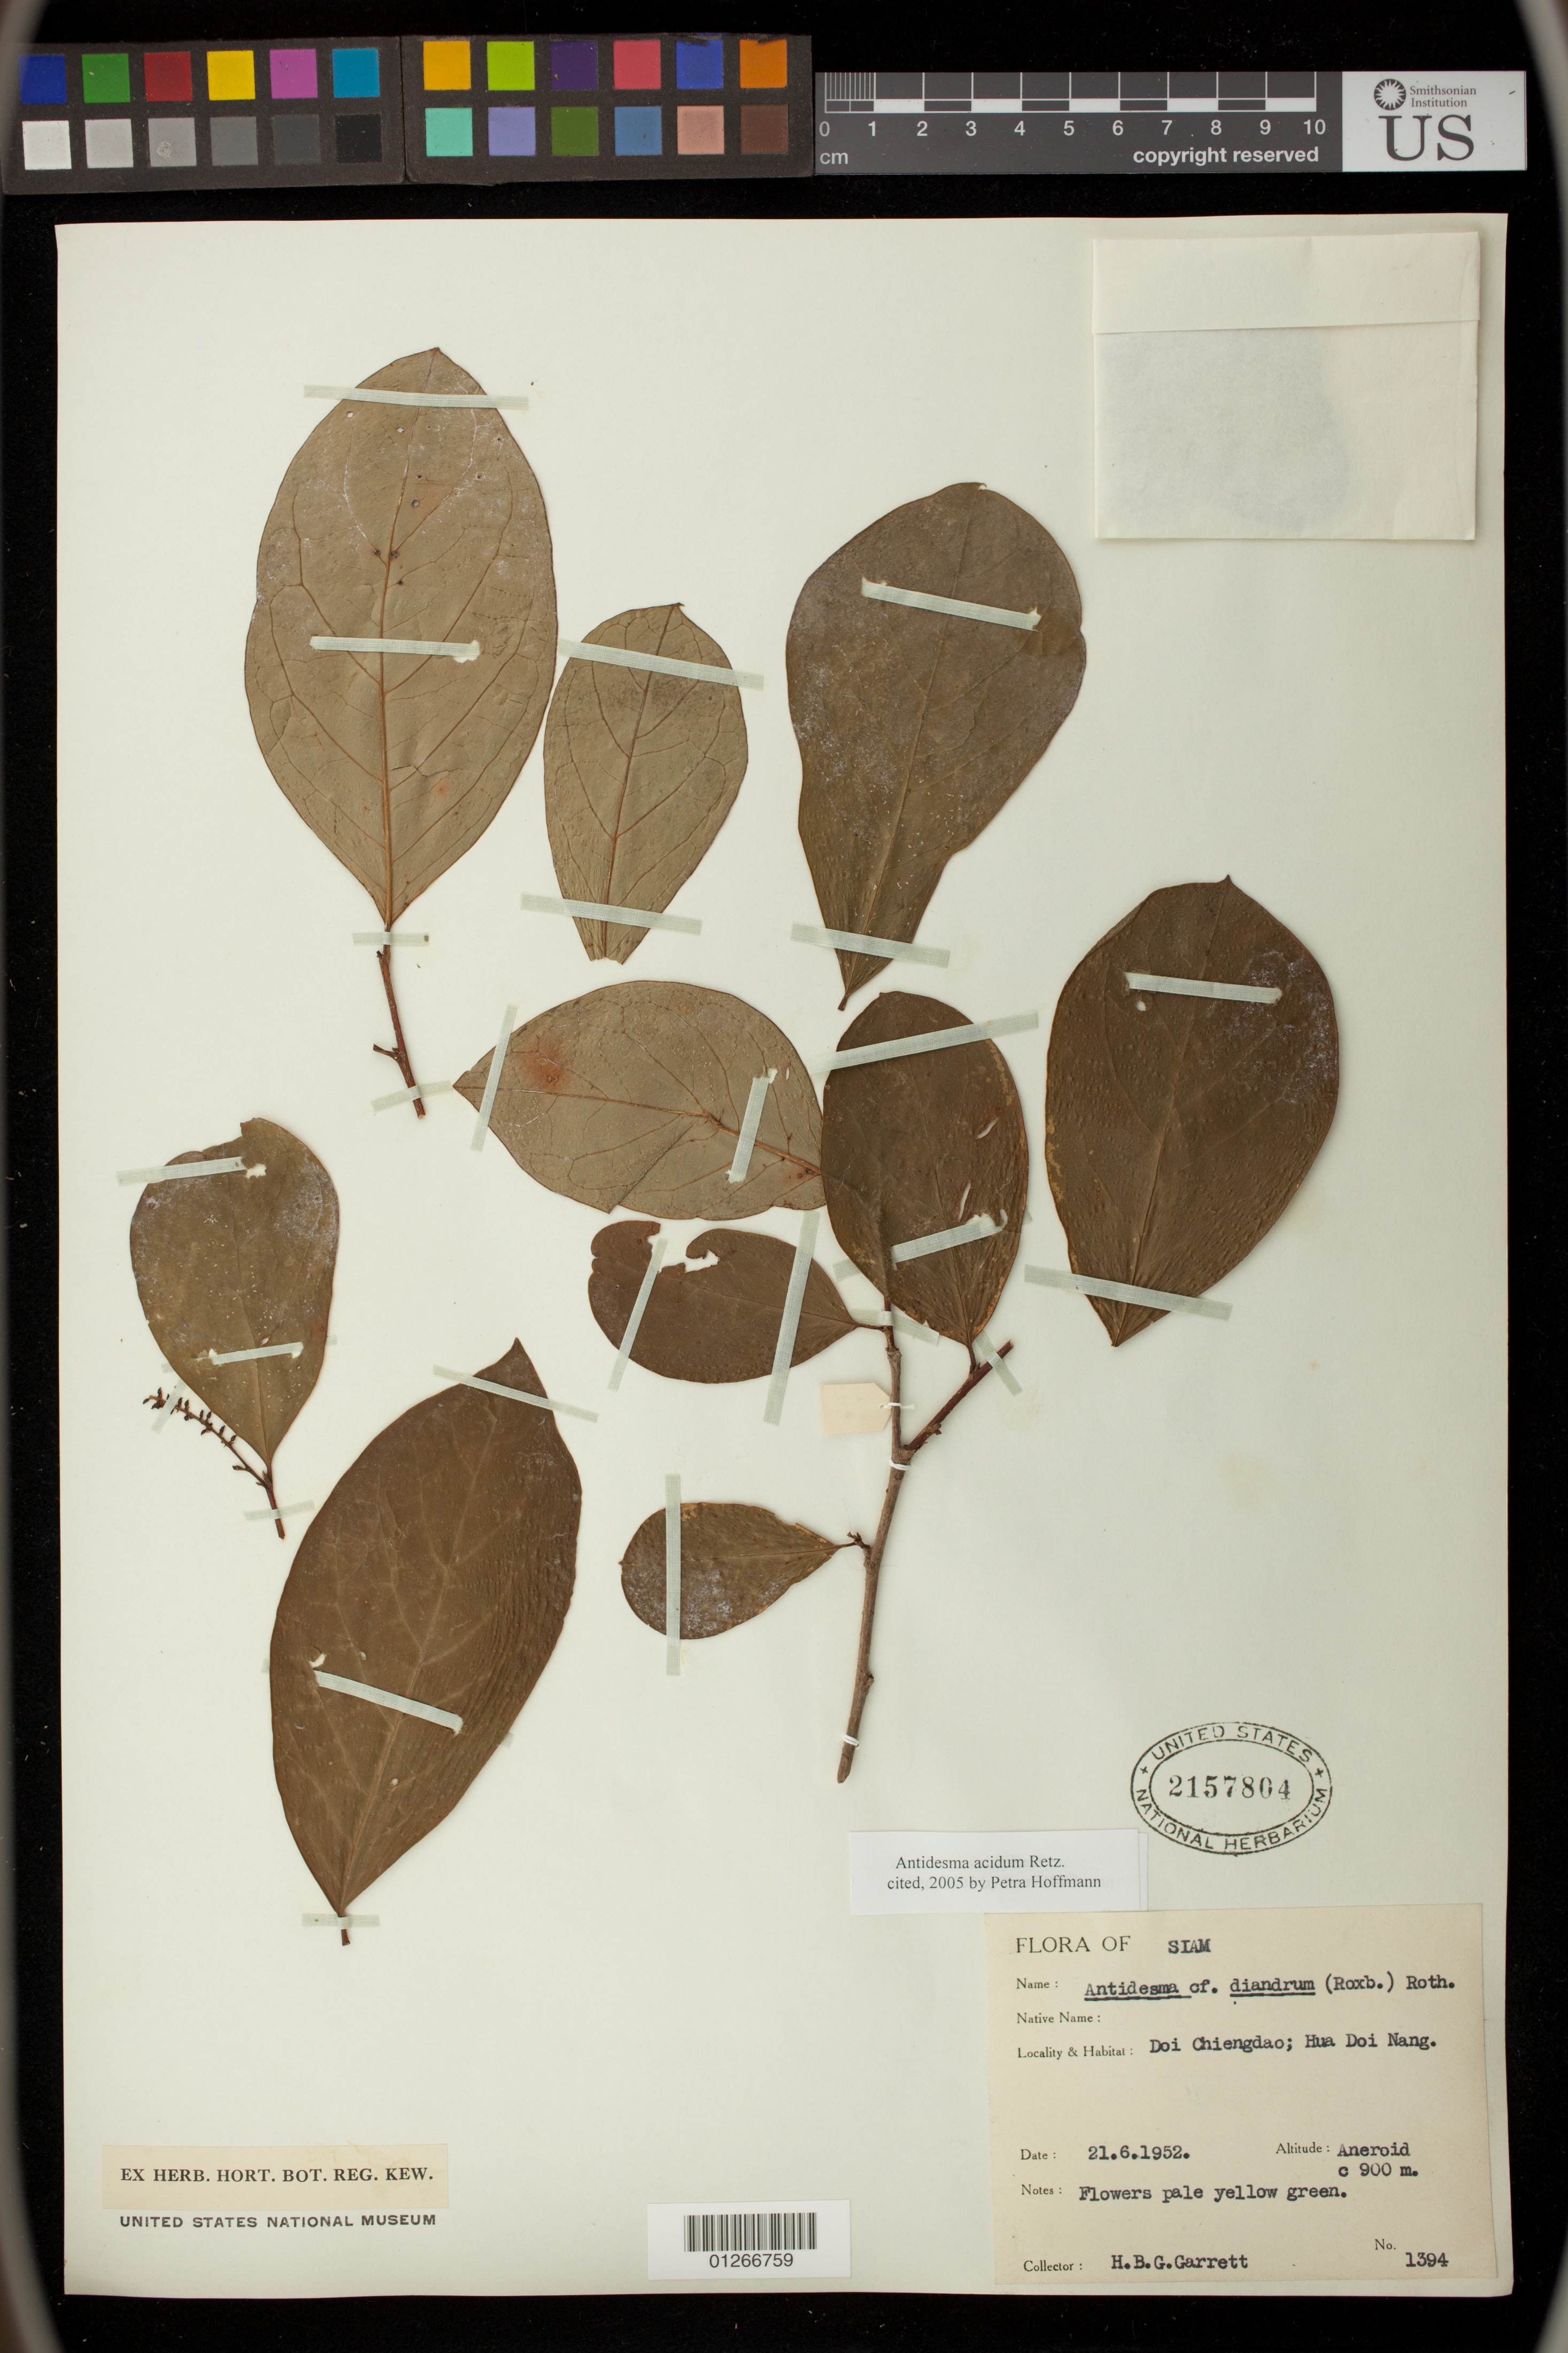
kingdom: Plantae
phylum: Tracheophyta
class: Magnoliopsida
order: Malpighiales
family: Phyllanthaceae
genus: Antidesma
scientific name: Antidesma acidum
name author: Retz.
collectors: H. Garrett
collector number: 1394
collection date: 1952-06-21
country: Thailand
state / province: Chiang Mai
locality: Doi Chiengdao; Hua Doi Nang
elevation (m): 900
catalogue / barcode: US 2157804